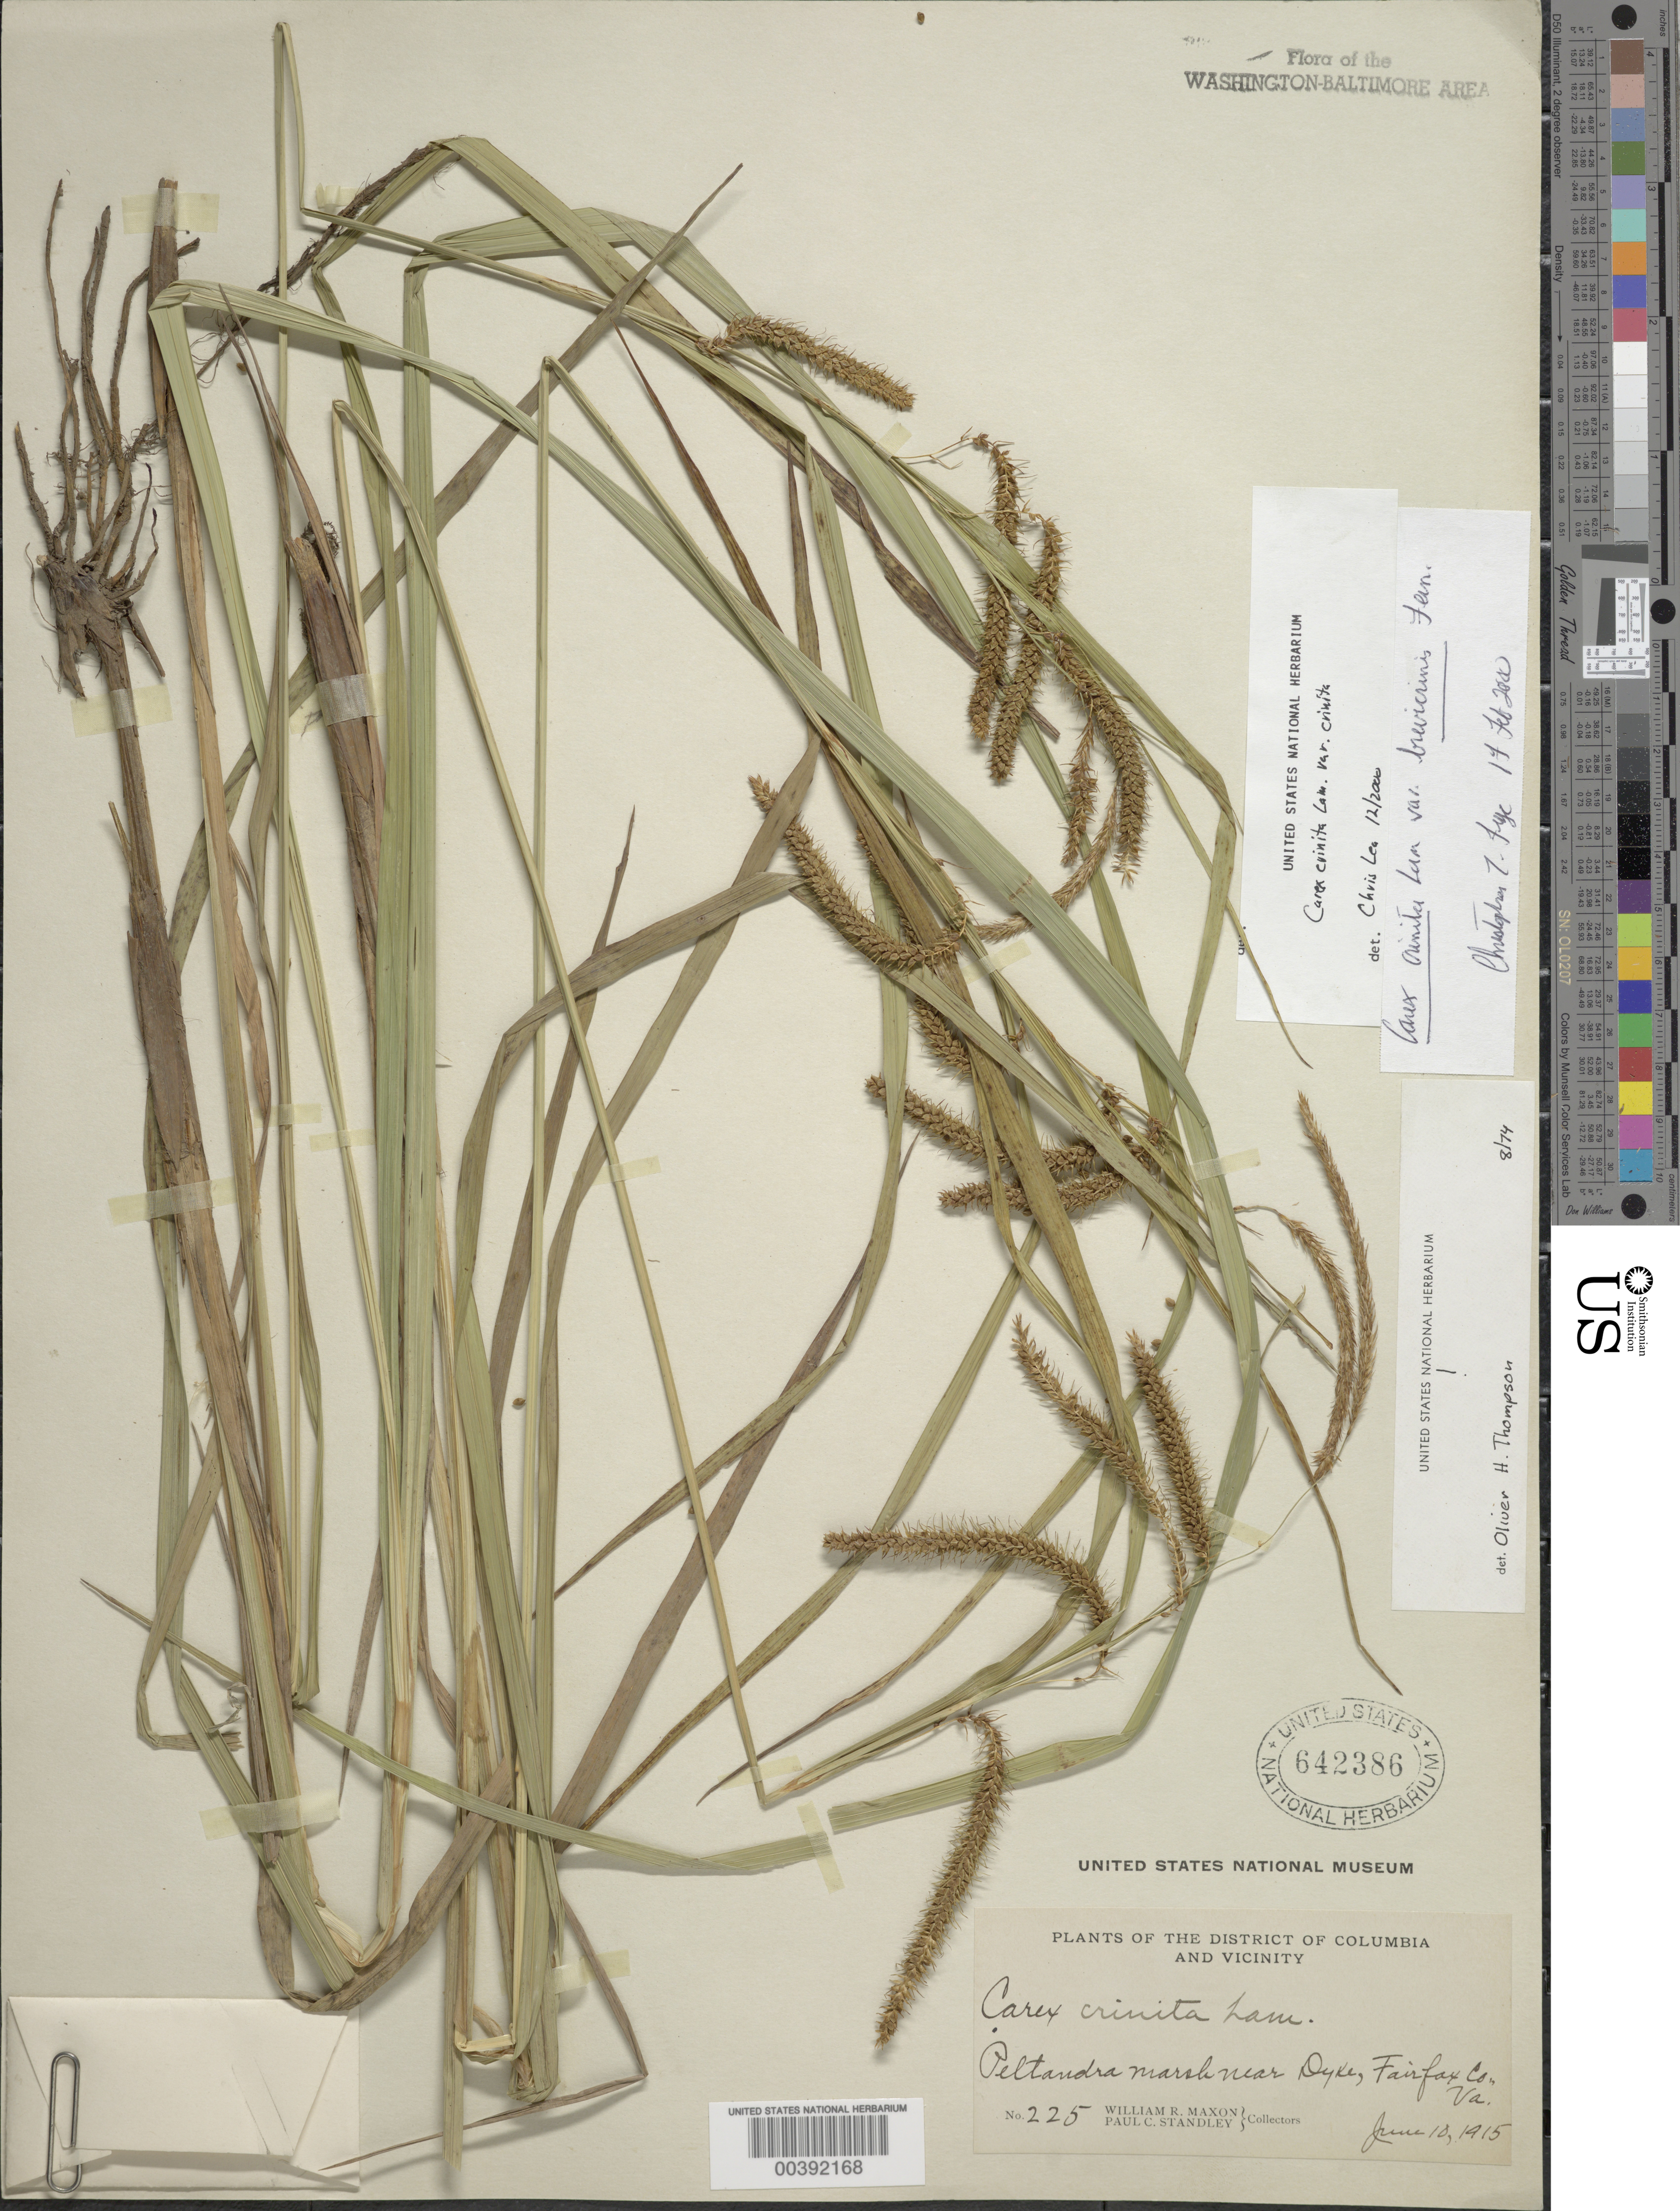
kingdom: Plantae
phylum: Tracheophyta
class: Liliopsida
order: Poales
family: Cyperaceae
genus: Carex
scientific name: Carex crinita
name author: Lam.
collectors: W. R. Maxon & P. C. Standley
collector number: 225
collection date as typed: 10 Jun 1915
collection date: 1915-06-10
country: United States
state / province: Virginia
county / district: Fairfax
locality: Dyke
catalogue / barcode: US 642386